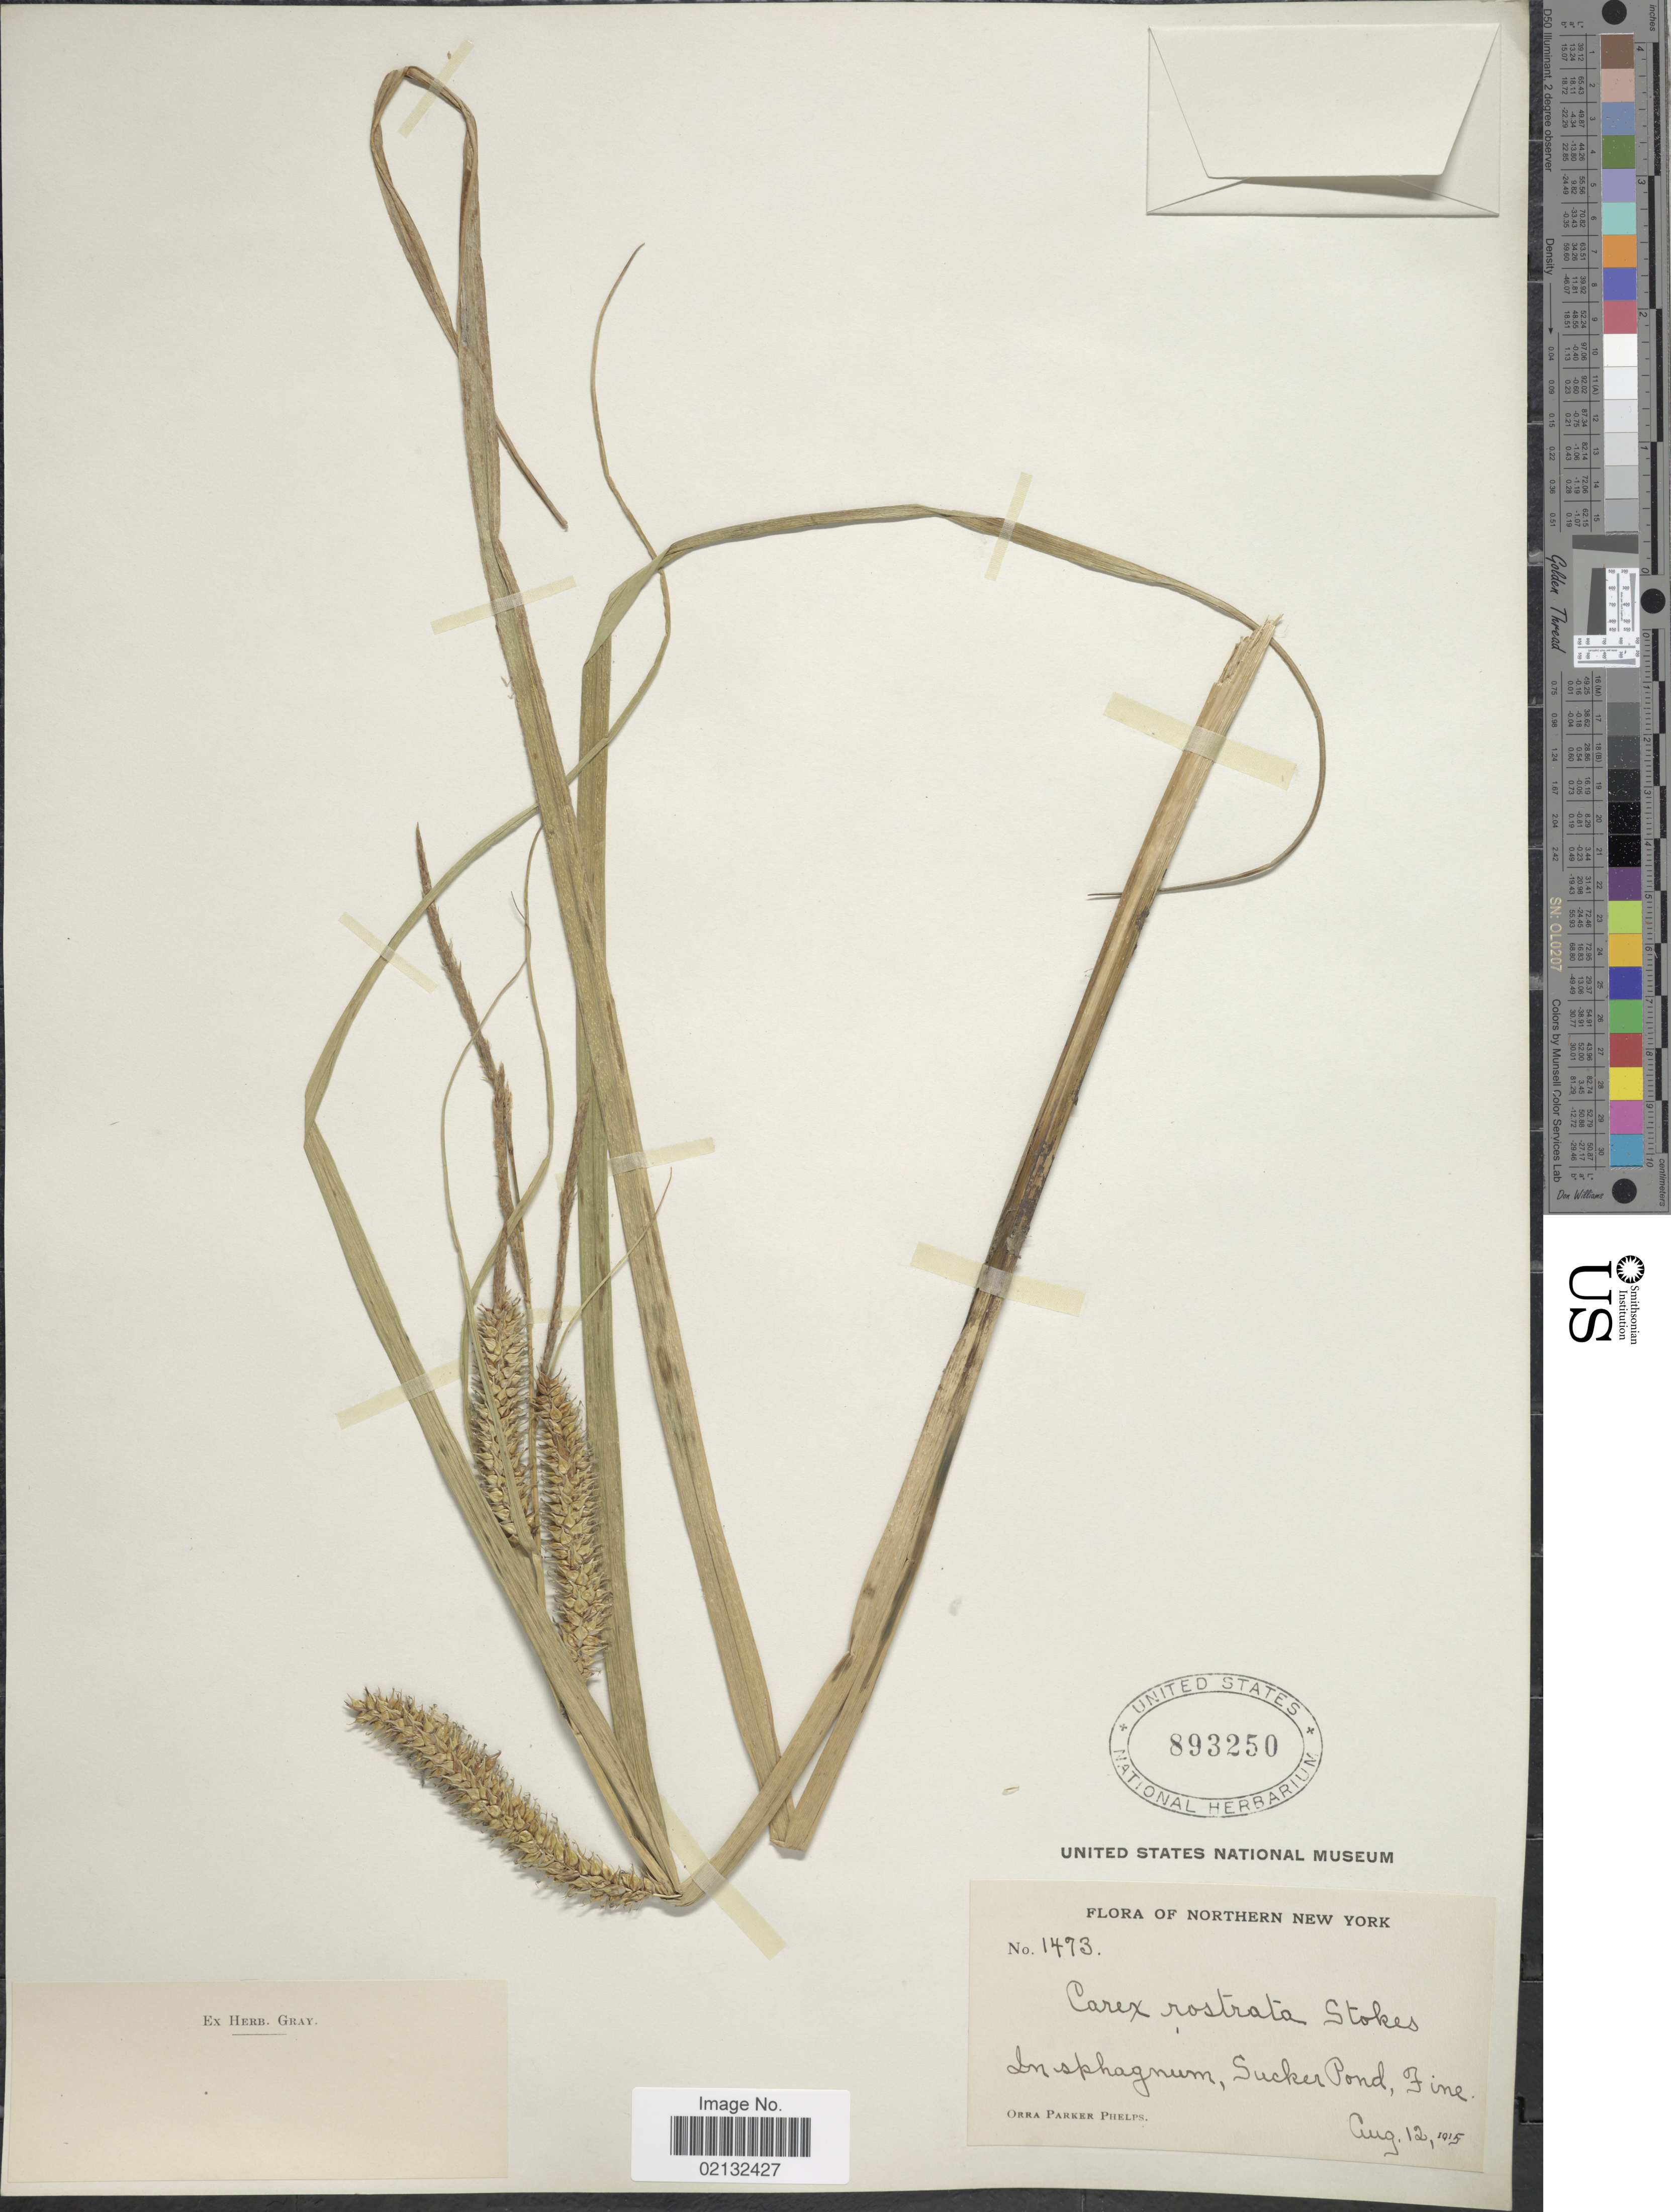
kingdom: Plantae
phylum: Tracheophyta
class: Liliopsida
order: Poales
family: Cyperaceae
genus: Carex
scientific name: Carex rostrata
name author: Stokes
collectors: O. P. Phelps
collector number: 1473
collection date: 1915-08-12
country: United States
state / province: New York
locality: Northern New York. Sucker Pond, Fine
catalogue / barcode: US 893250